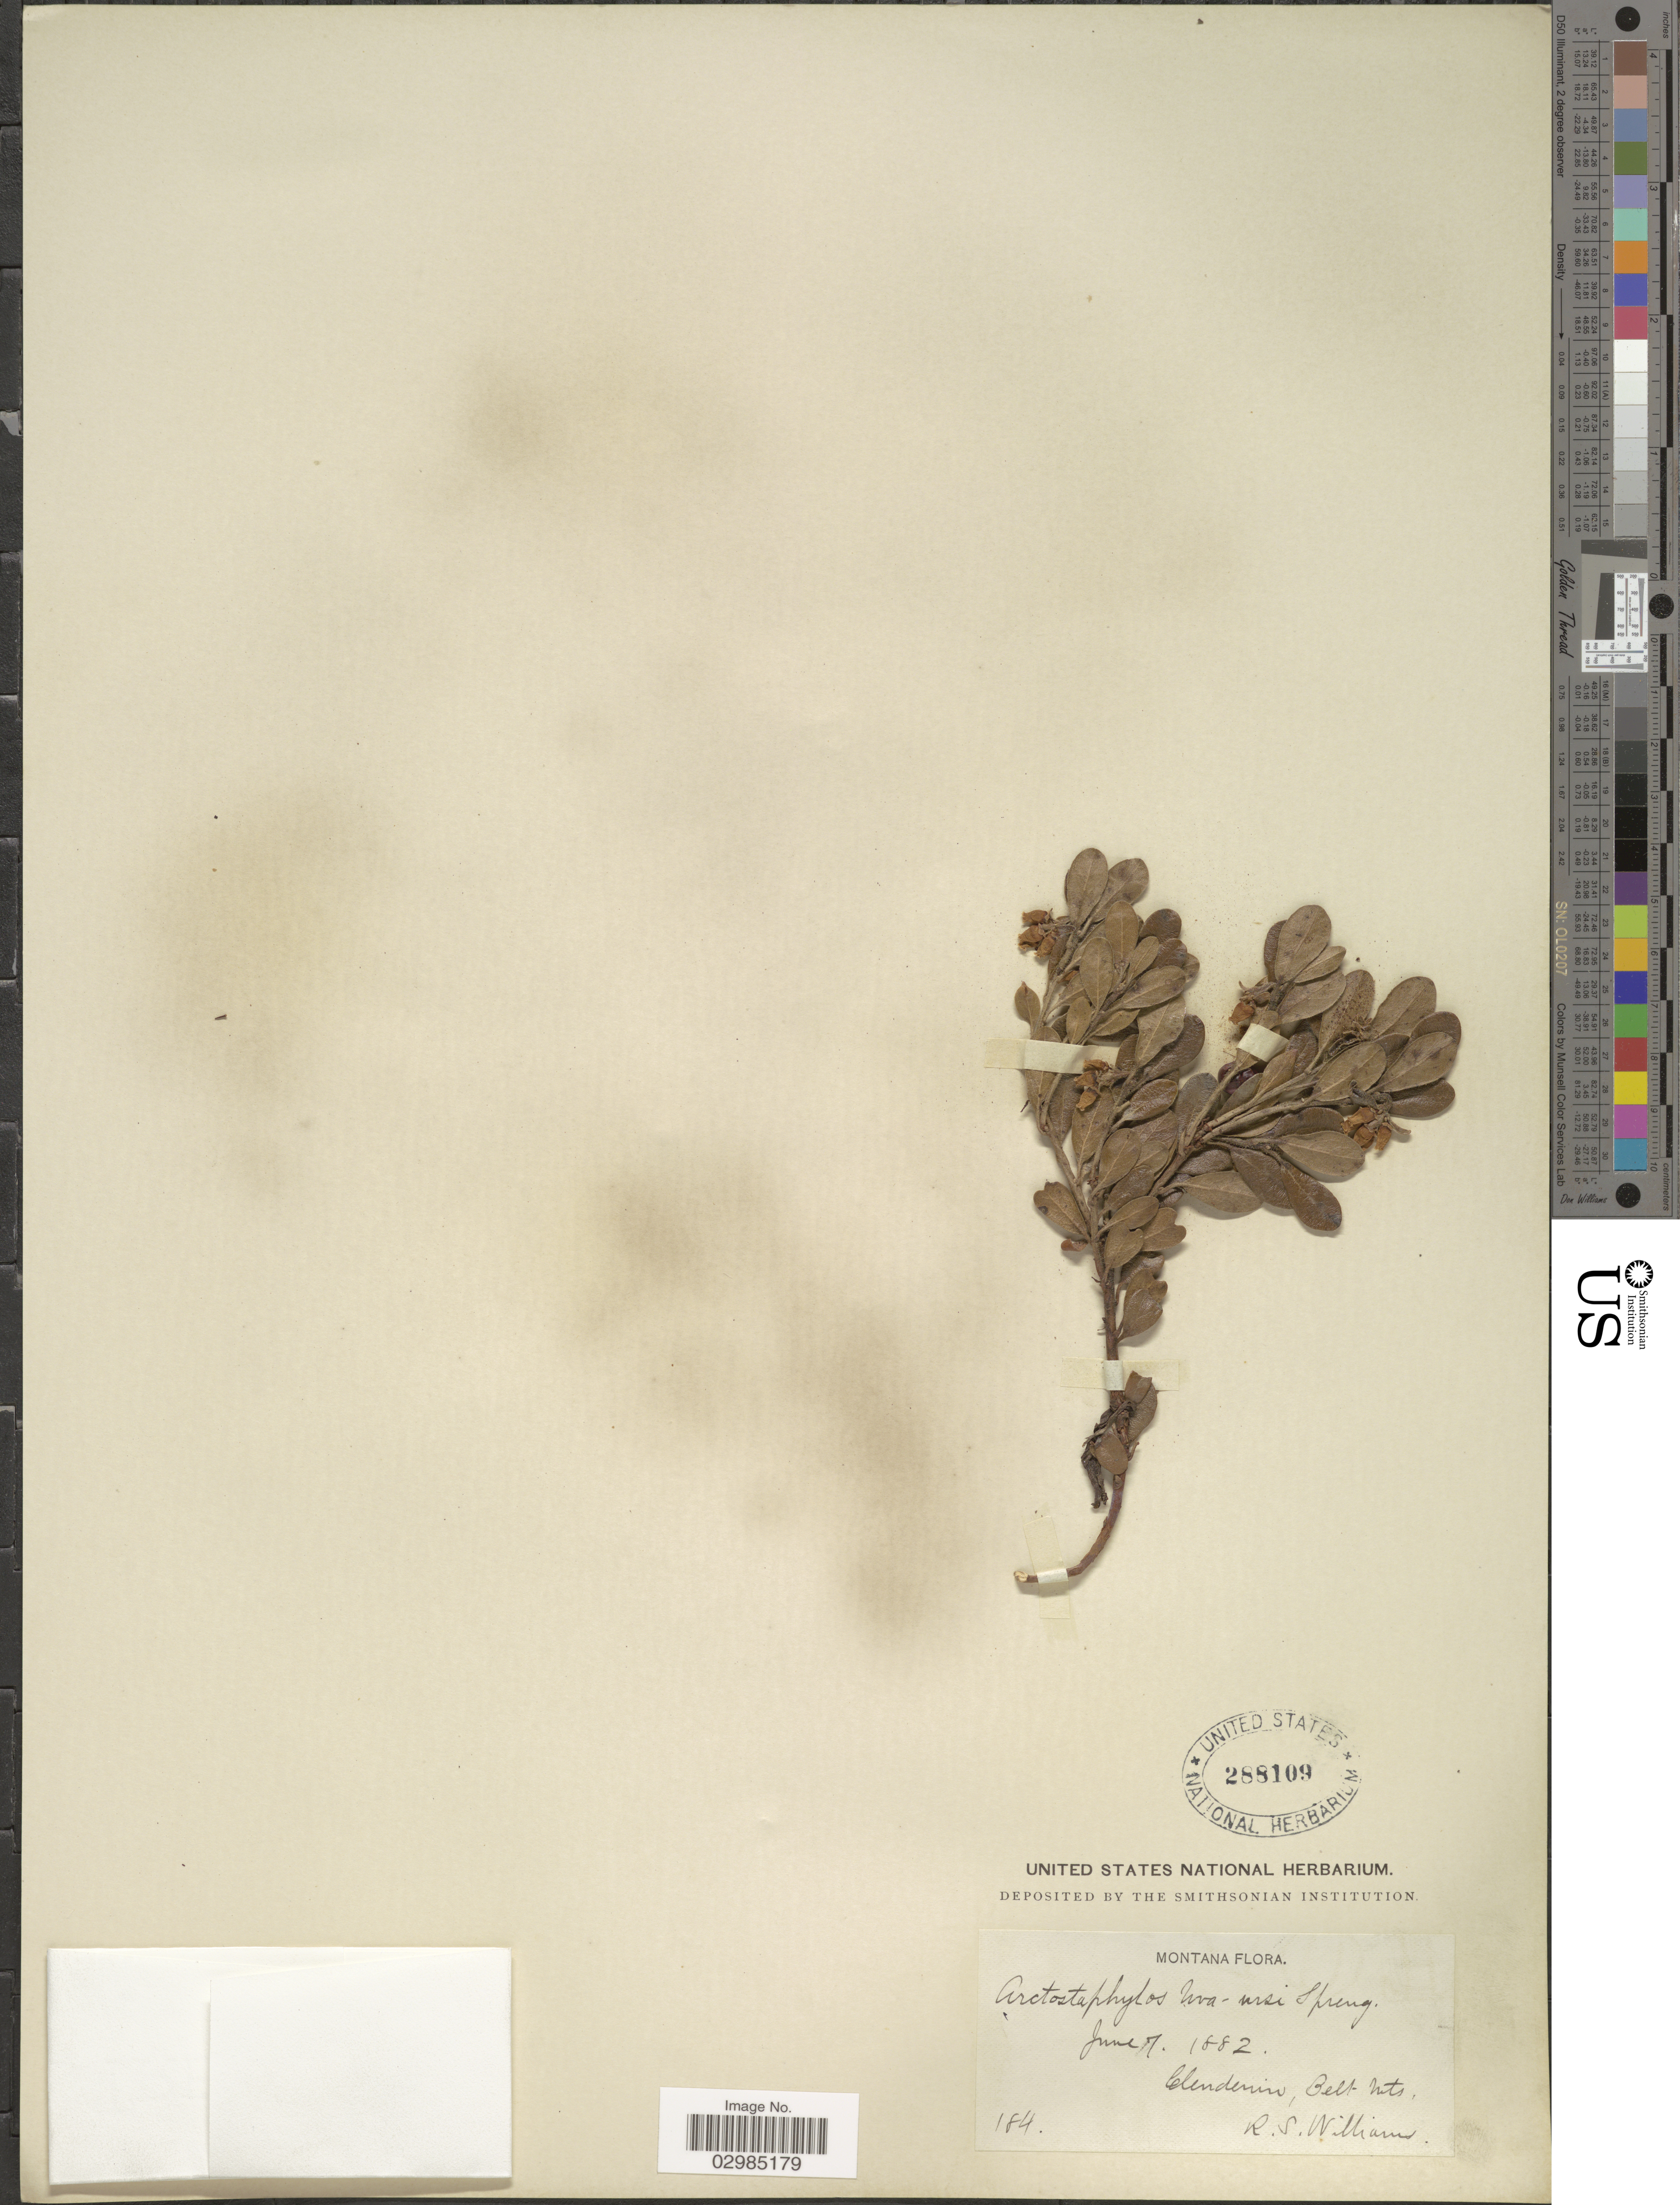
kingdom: Plantae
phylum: Tracheophyta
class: Magnoliopsida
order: Ericales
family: Ericaceae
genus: Arctostaphylos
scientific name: Arctostaphylos uva-ursi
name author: (L.) Spreng.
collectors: R. S. Williams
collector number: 184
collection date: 1882-06-07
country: United States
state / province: Montana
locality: Clendenin, Belt Mts.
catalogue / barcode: US 288109